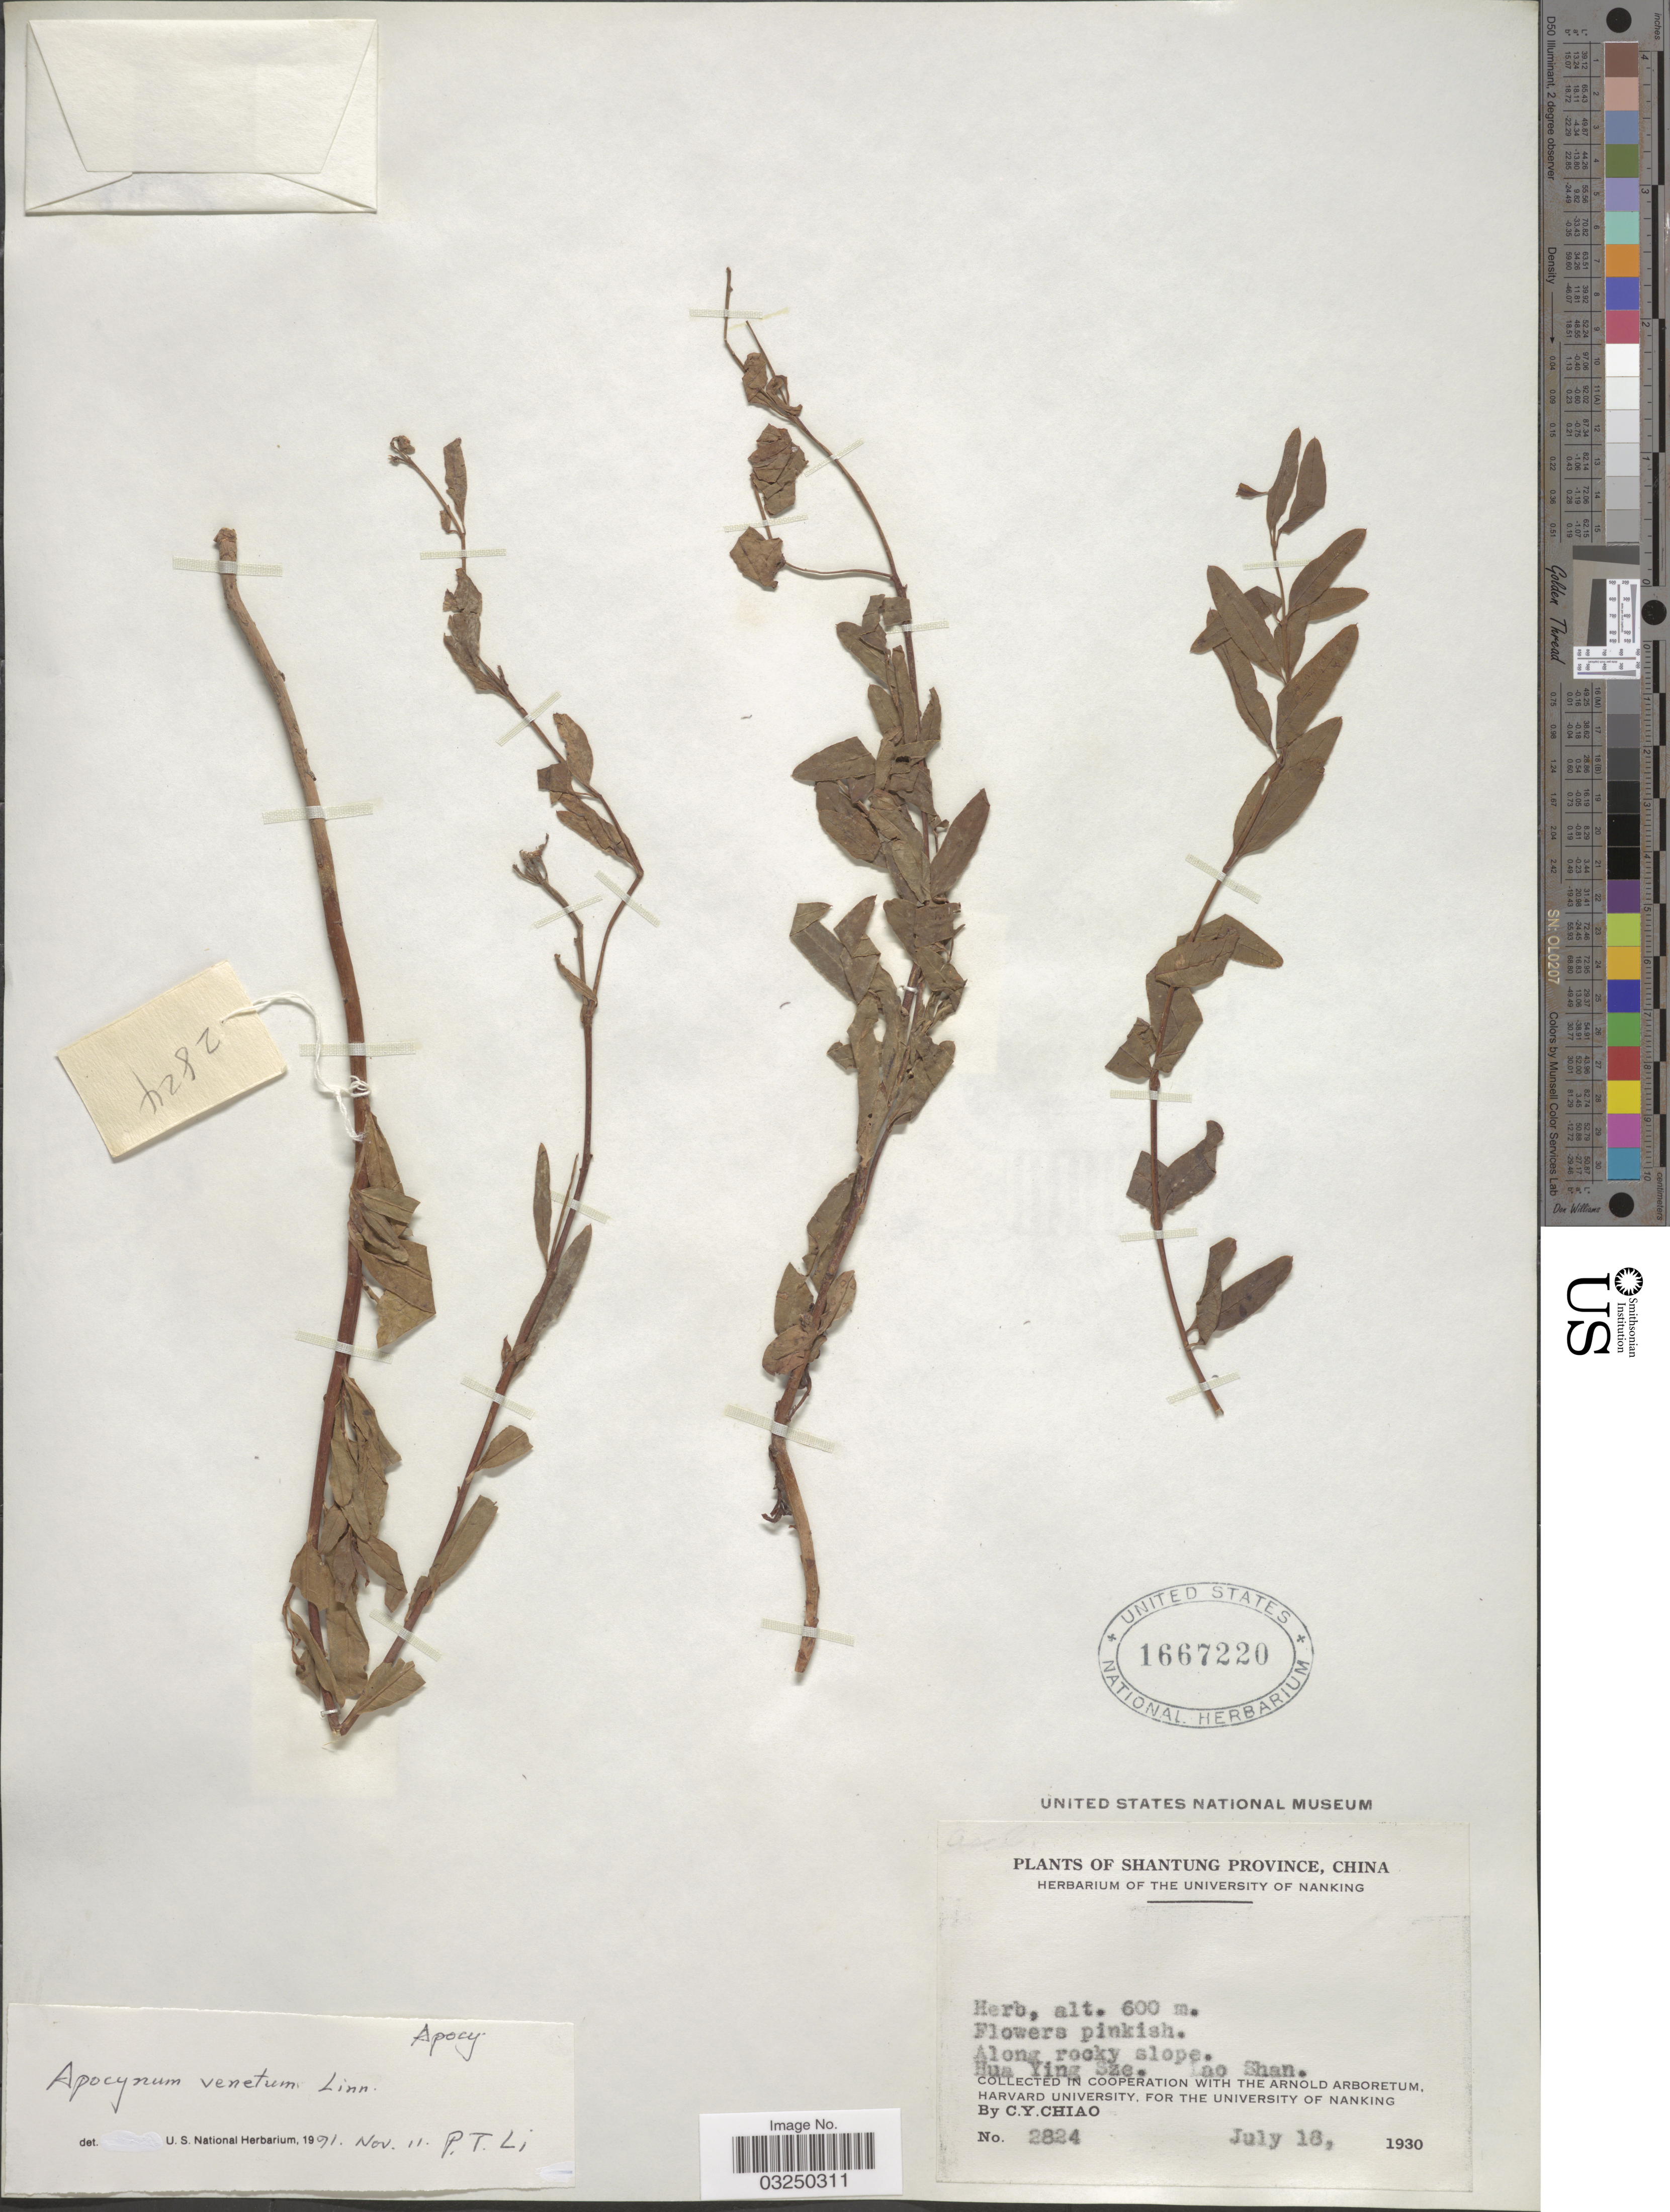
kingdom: Plantae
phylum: Tracheophyta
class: Magnoliopsida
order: Gentianales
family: Apocynaceae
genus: Apocynum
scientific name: Apocynum venetum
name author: L.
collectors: C. Y. Chiao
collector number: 2824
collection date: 1930-07-18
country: China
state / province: Shandong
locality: Shantung Province, Along rocky slope. Hua Ying Sze. Lao Shan.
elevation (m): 600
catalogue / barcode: US 1667220